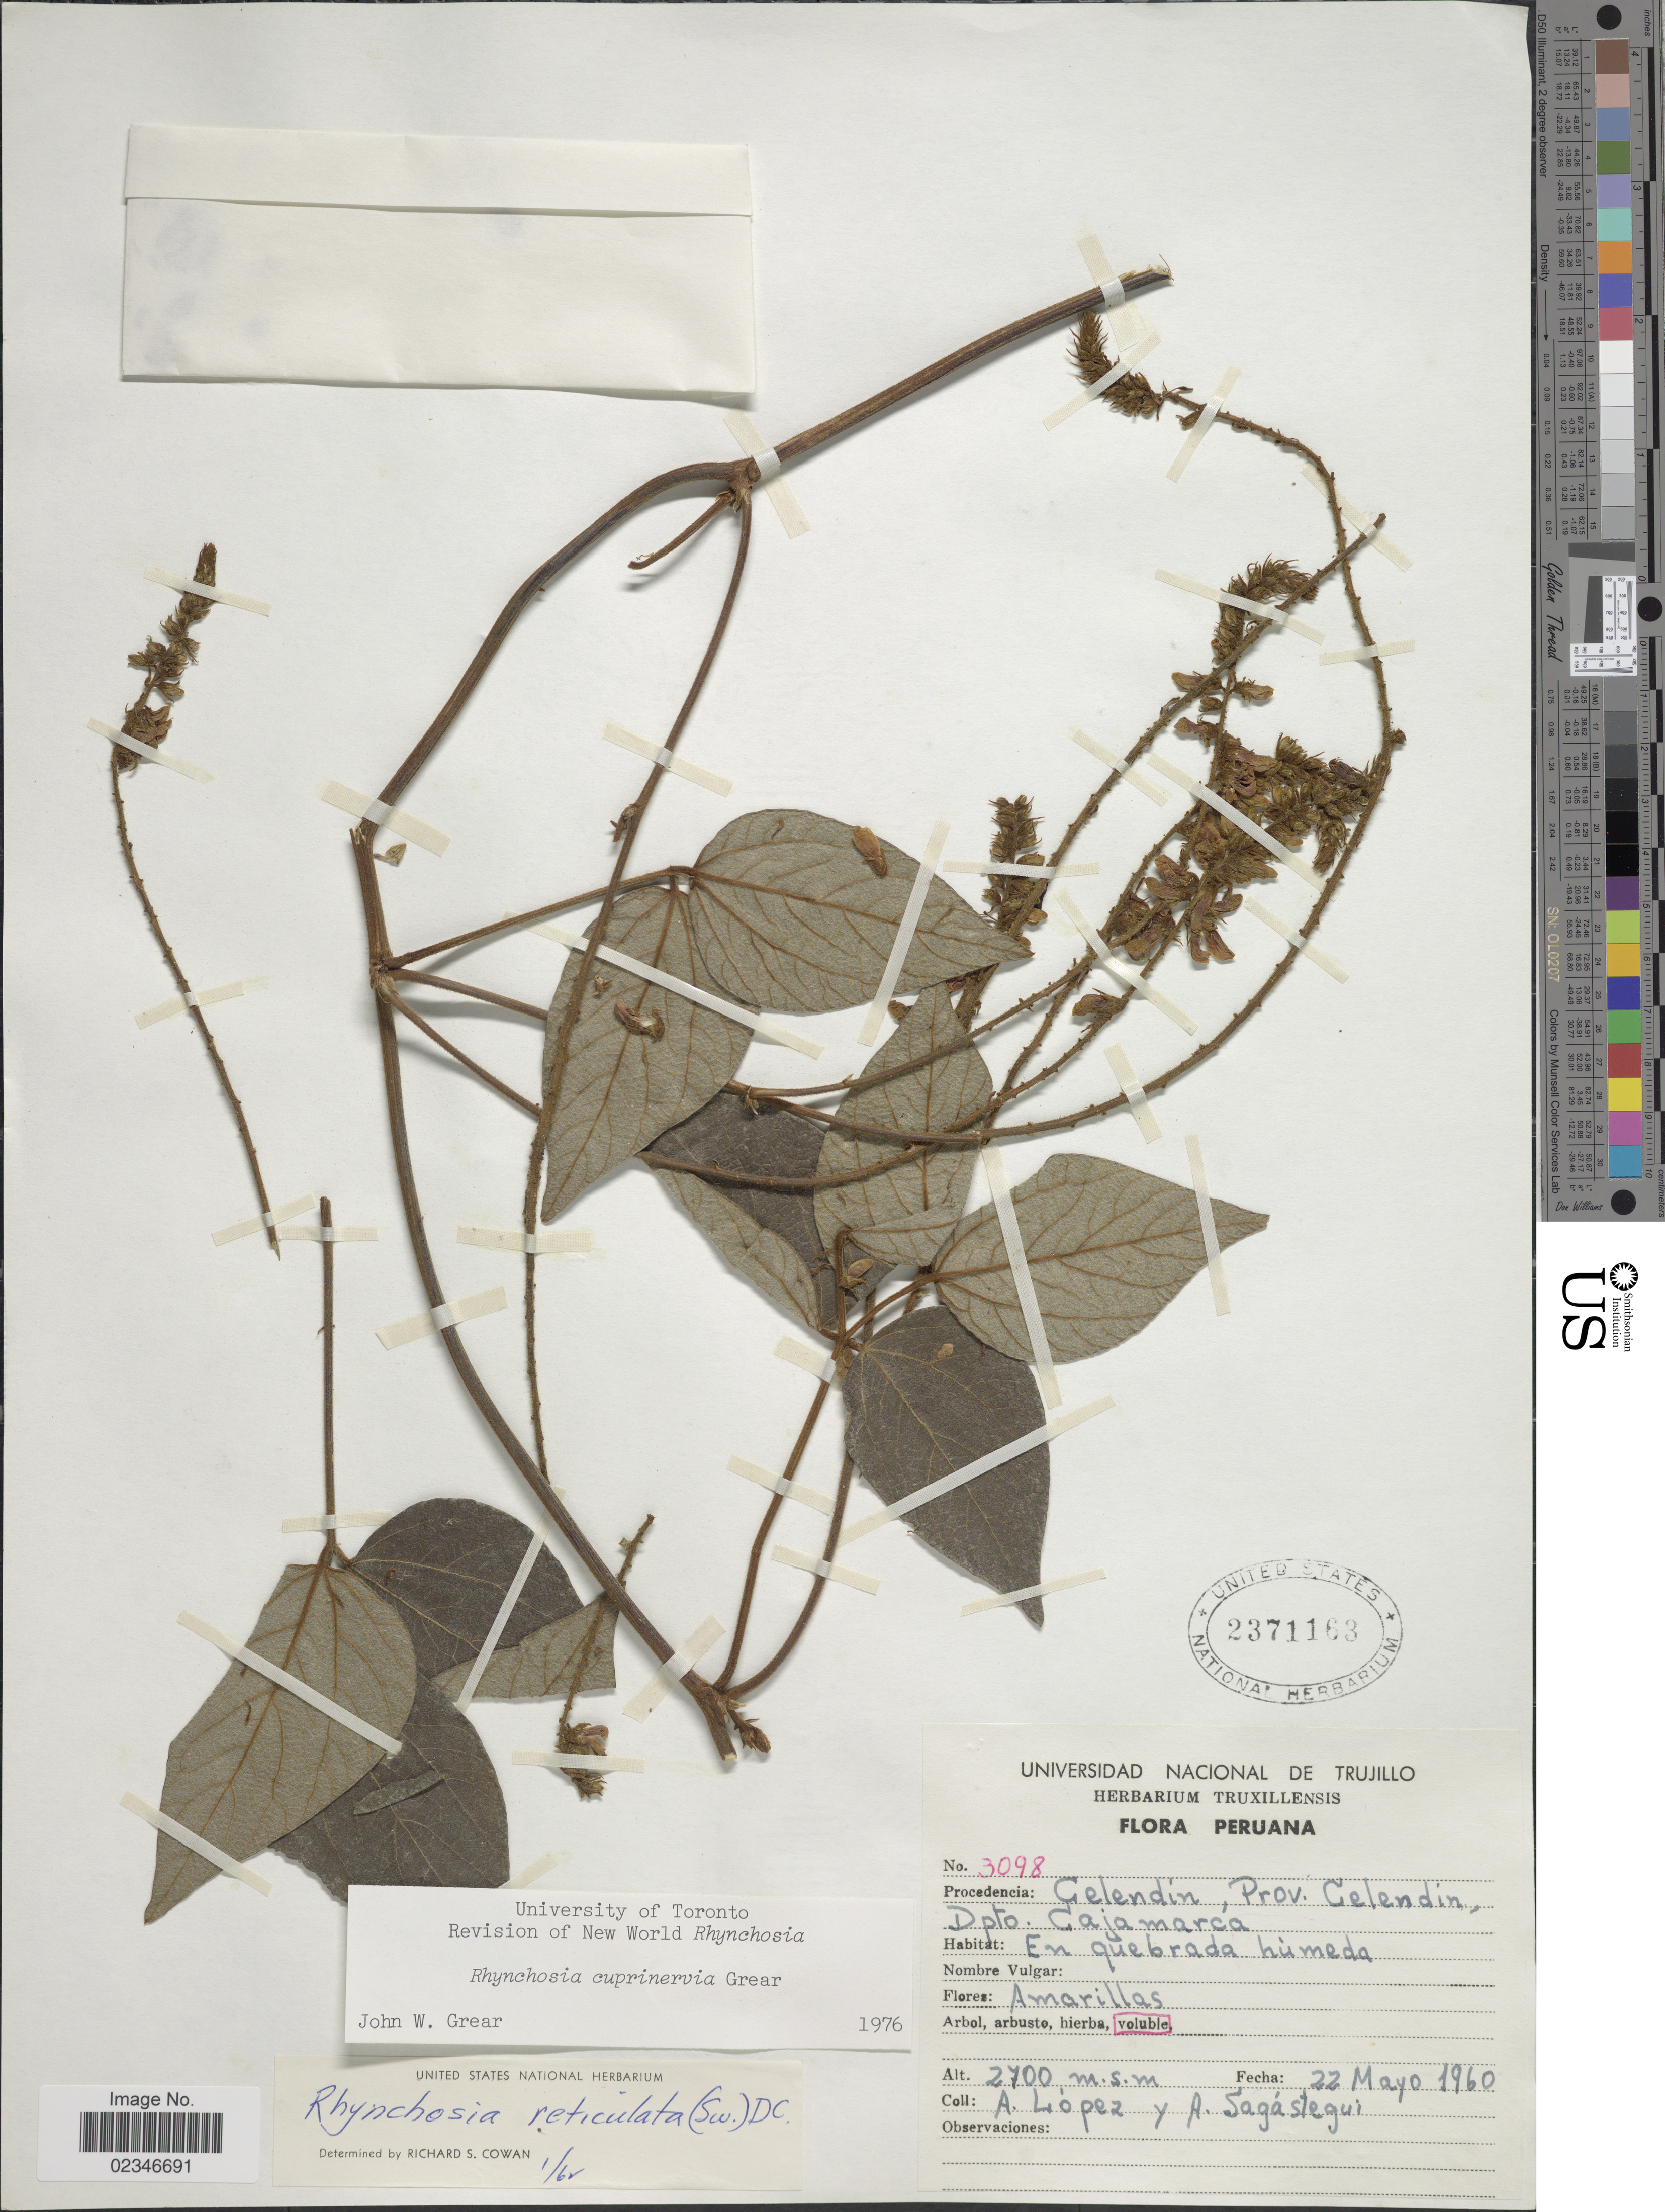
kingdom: Plantae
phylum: Tracheophyta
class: Magnoliopsida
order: Fabales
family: Fabaceae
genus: Rhynchosia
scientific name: Rhynchosia cuprinervia Grear ined.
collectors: A. López & A. Sagástequi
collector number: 3098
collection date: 1960-05-22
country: Peru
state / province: Cajamarca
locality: Procedencia: Celendin, Prov. Celendin, Dpto. Cajamarca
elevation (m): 2700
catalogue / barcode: US 2371163